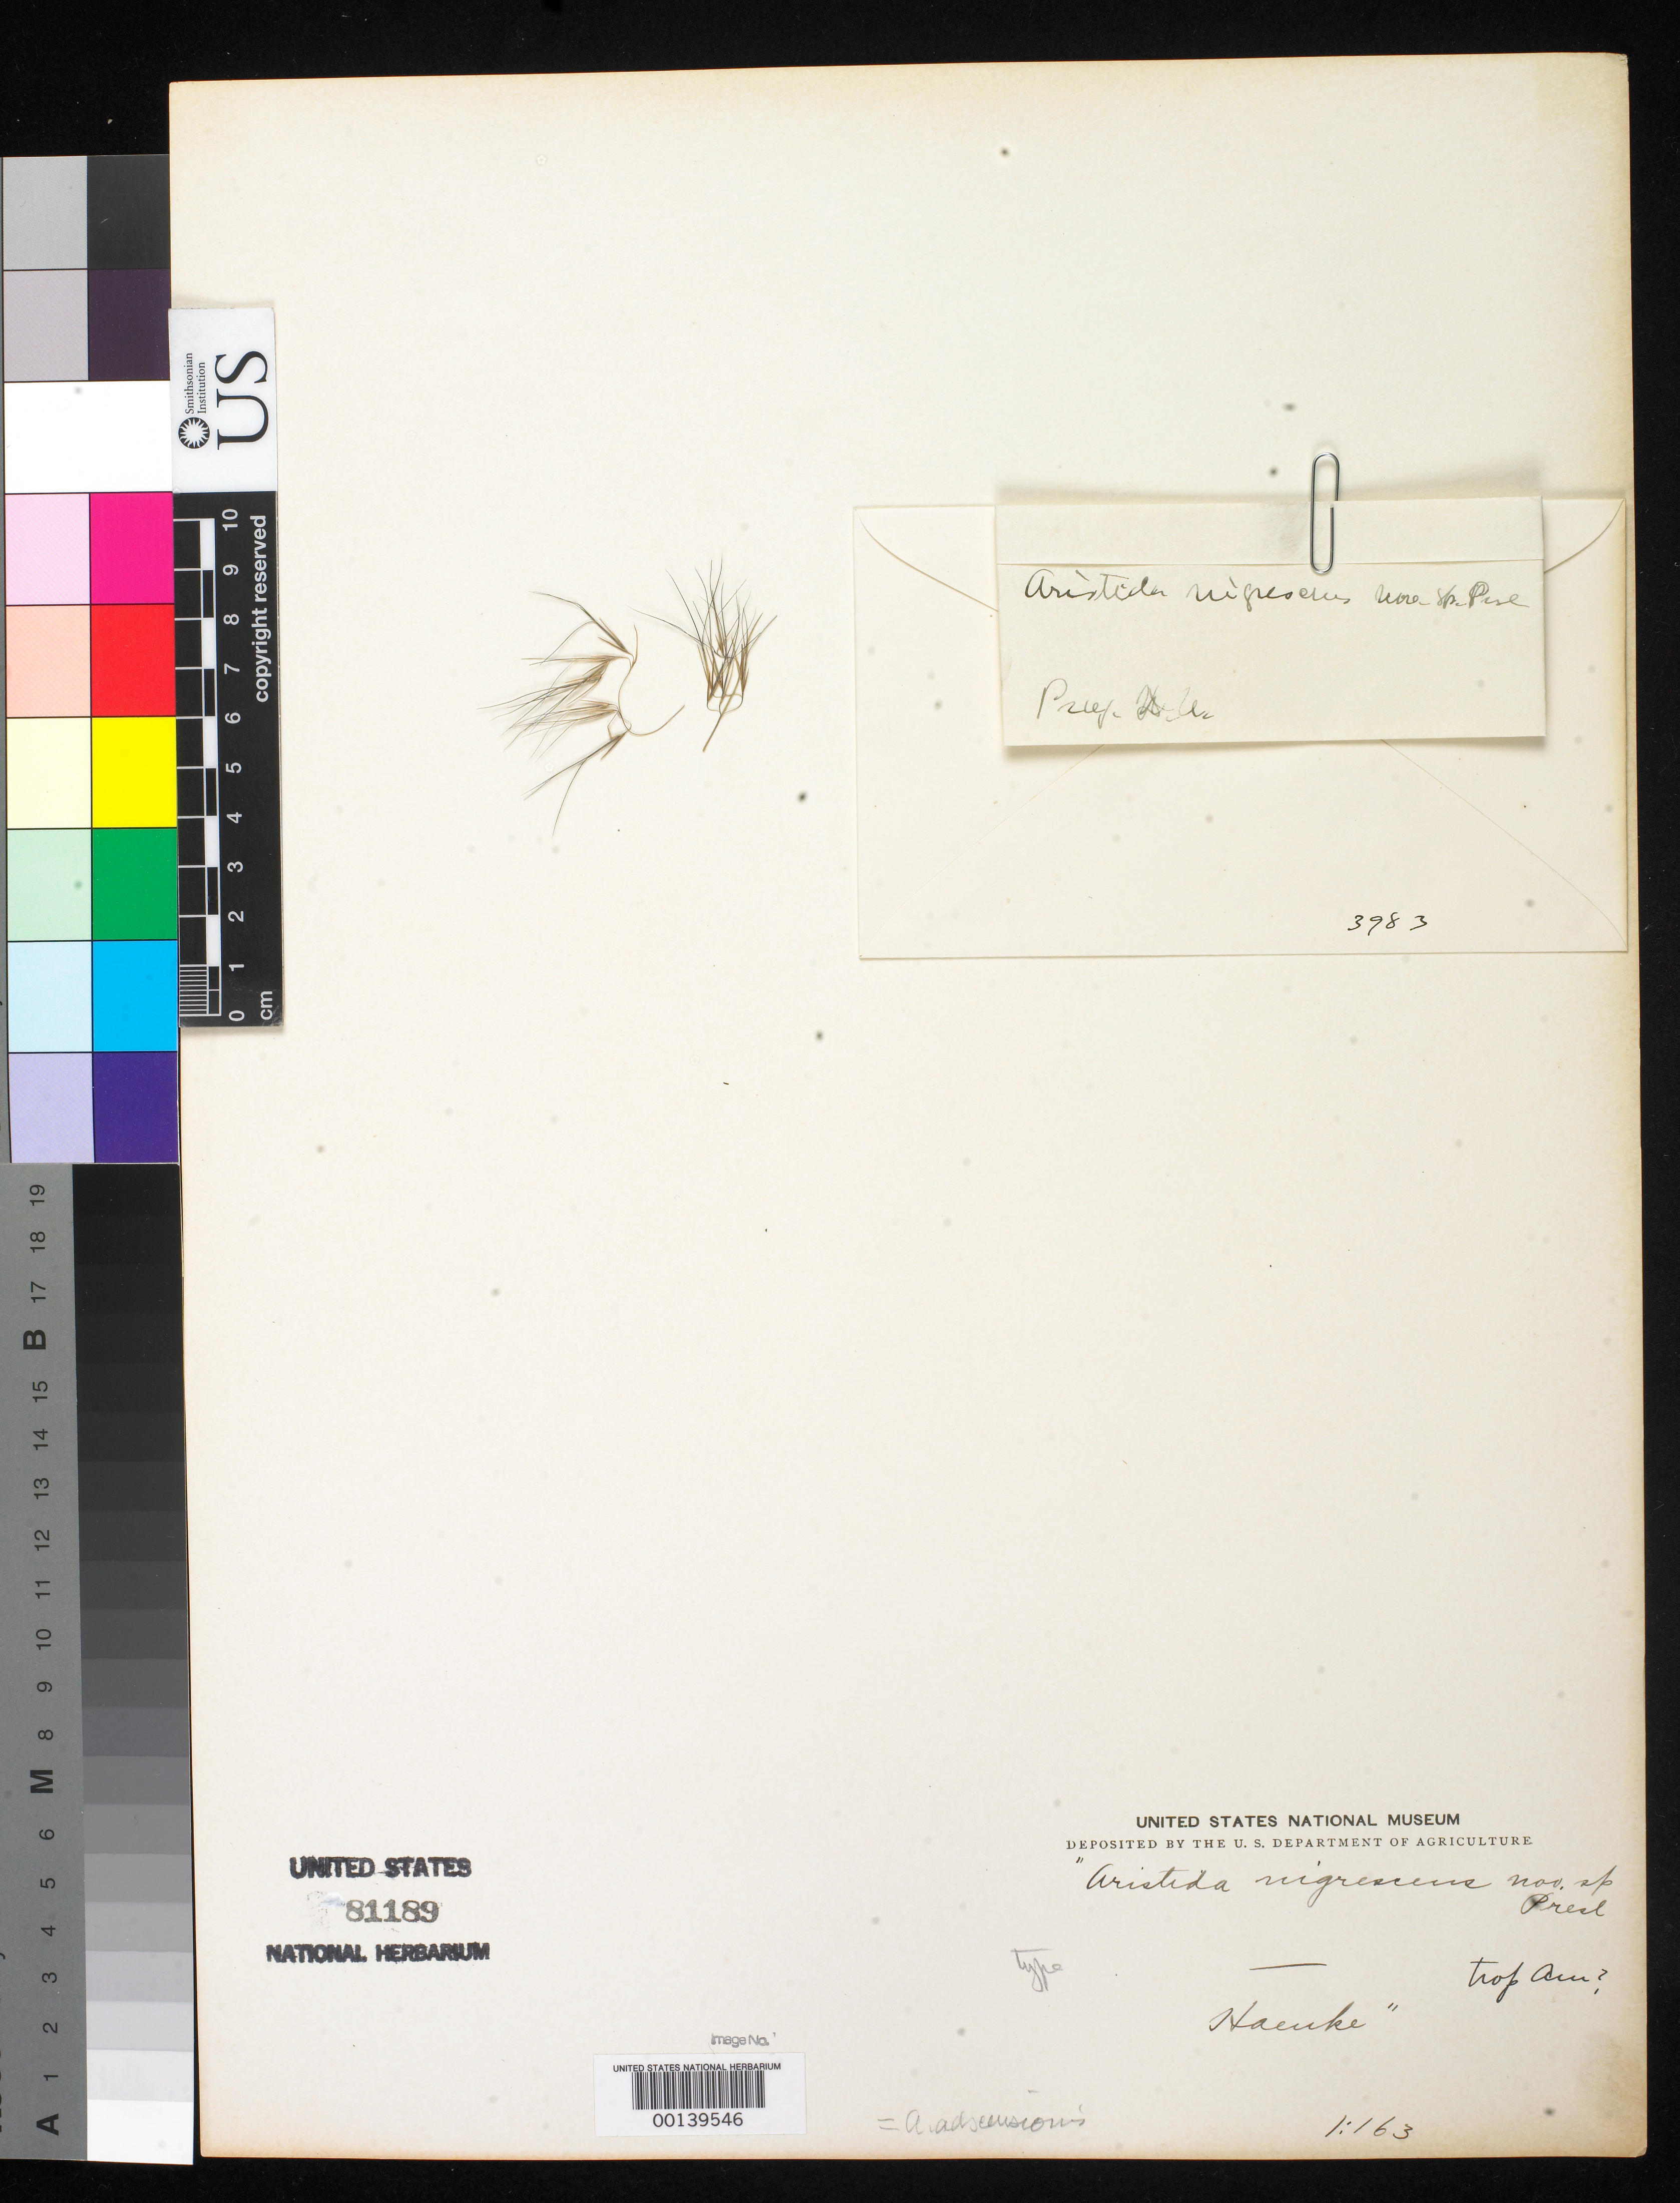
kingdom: Plantae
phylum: Tracheophyta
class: Liliopsida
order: Poales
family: Poaceae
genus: Aristida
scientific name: Aristida nigrescens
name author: J. Presl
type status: Type Fragment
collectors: T. P. X. Haenke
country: Mexico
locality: E of Monserrat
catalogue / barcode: US 81189